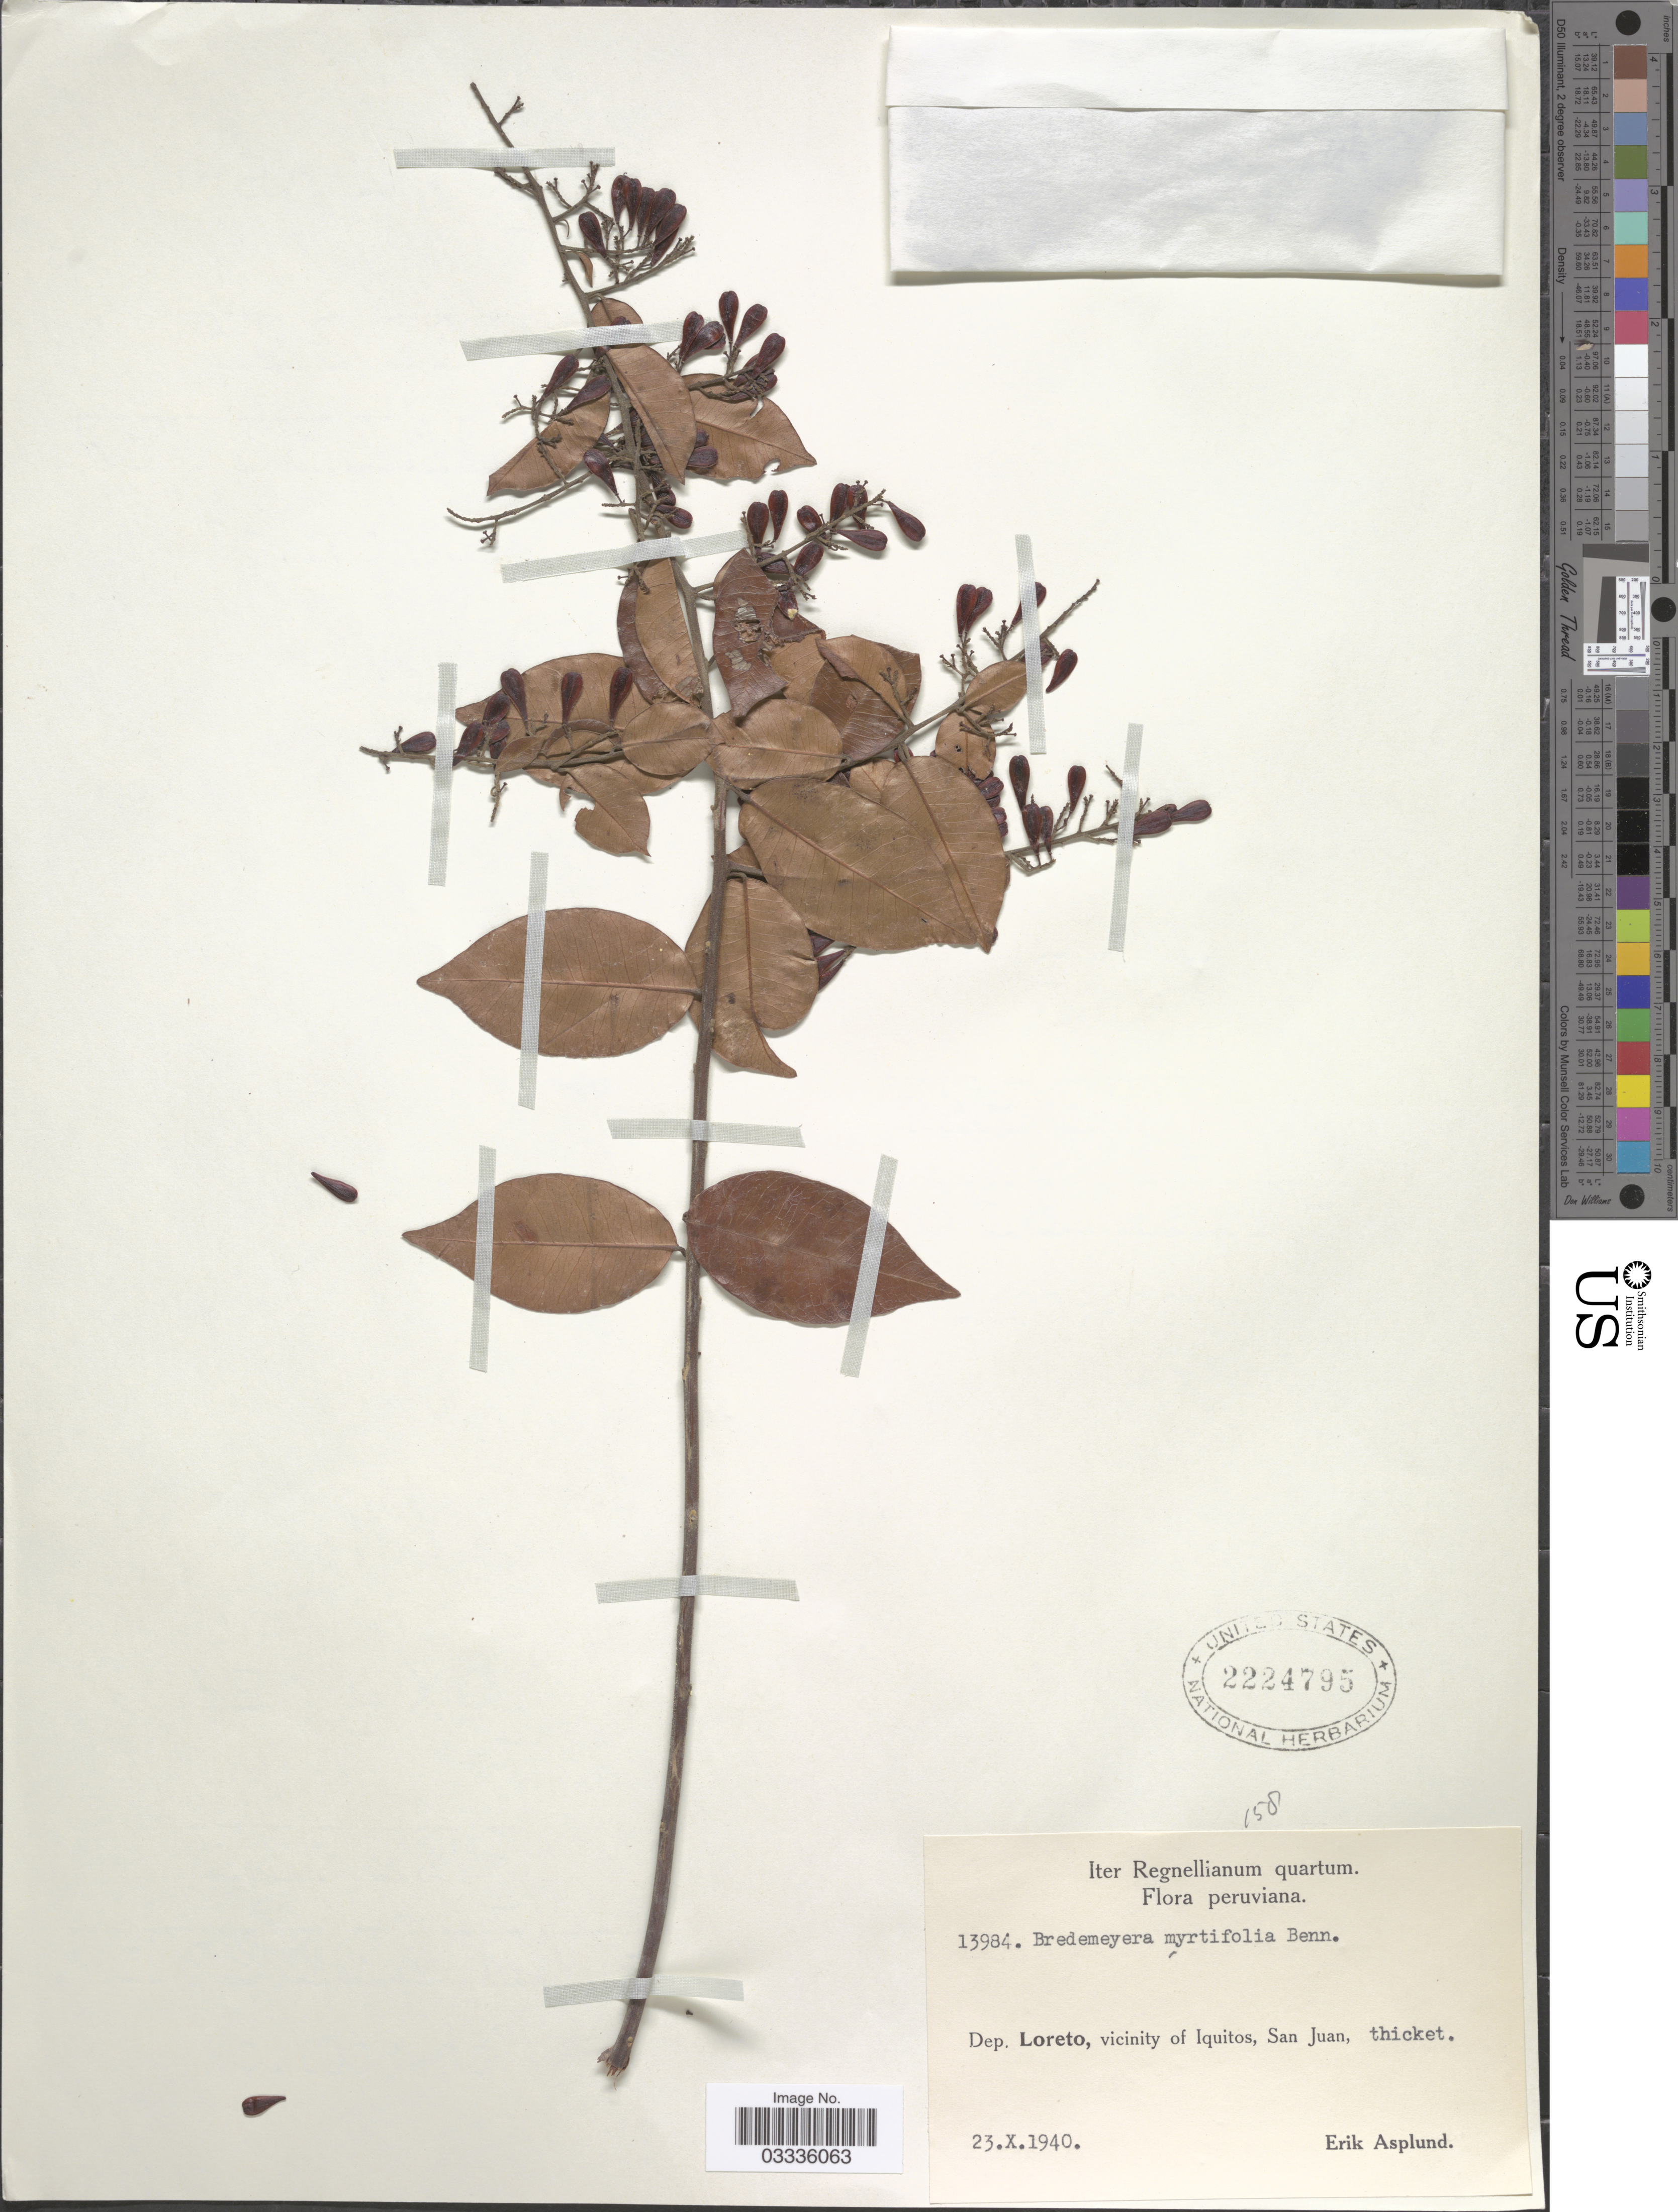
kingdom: Plantae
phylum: Tracheophyta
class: Magnoliopsida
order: Fabales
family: Polygalaceae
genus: Bredemeyera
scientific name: Bredemeyera myrtifolia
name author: A.W. Benn.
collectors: E. Asplund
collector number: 13984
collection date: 1940-10-23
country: Peru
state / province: Loreto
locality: Dep. Loreto, vicinity of Iquitos, San Juan, thicket.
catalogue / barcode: US 2224795